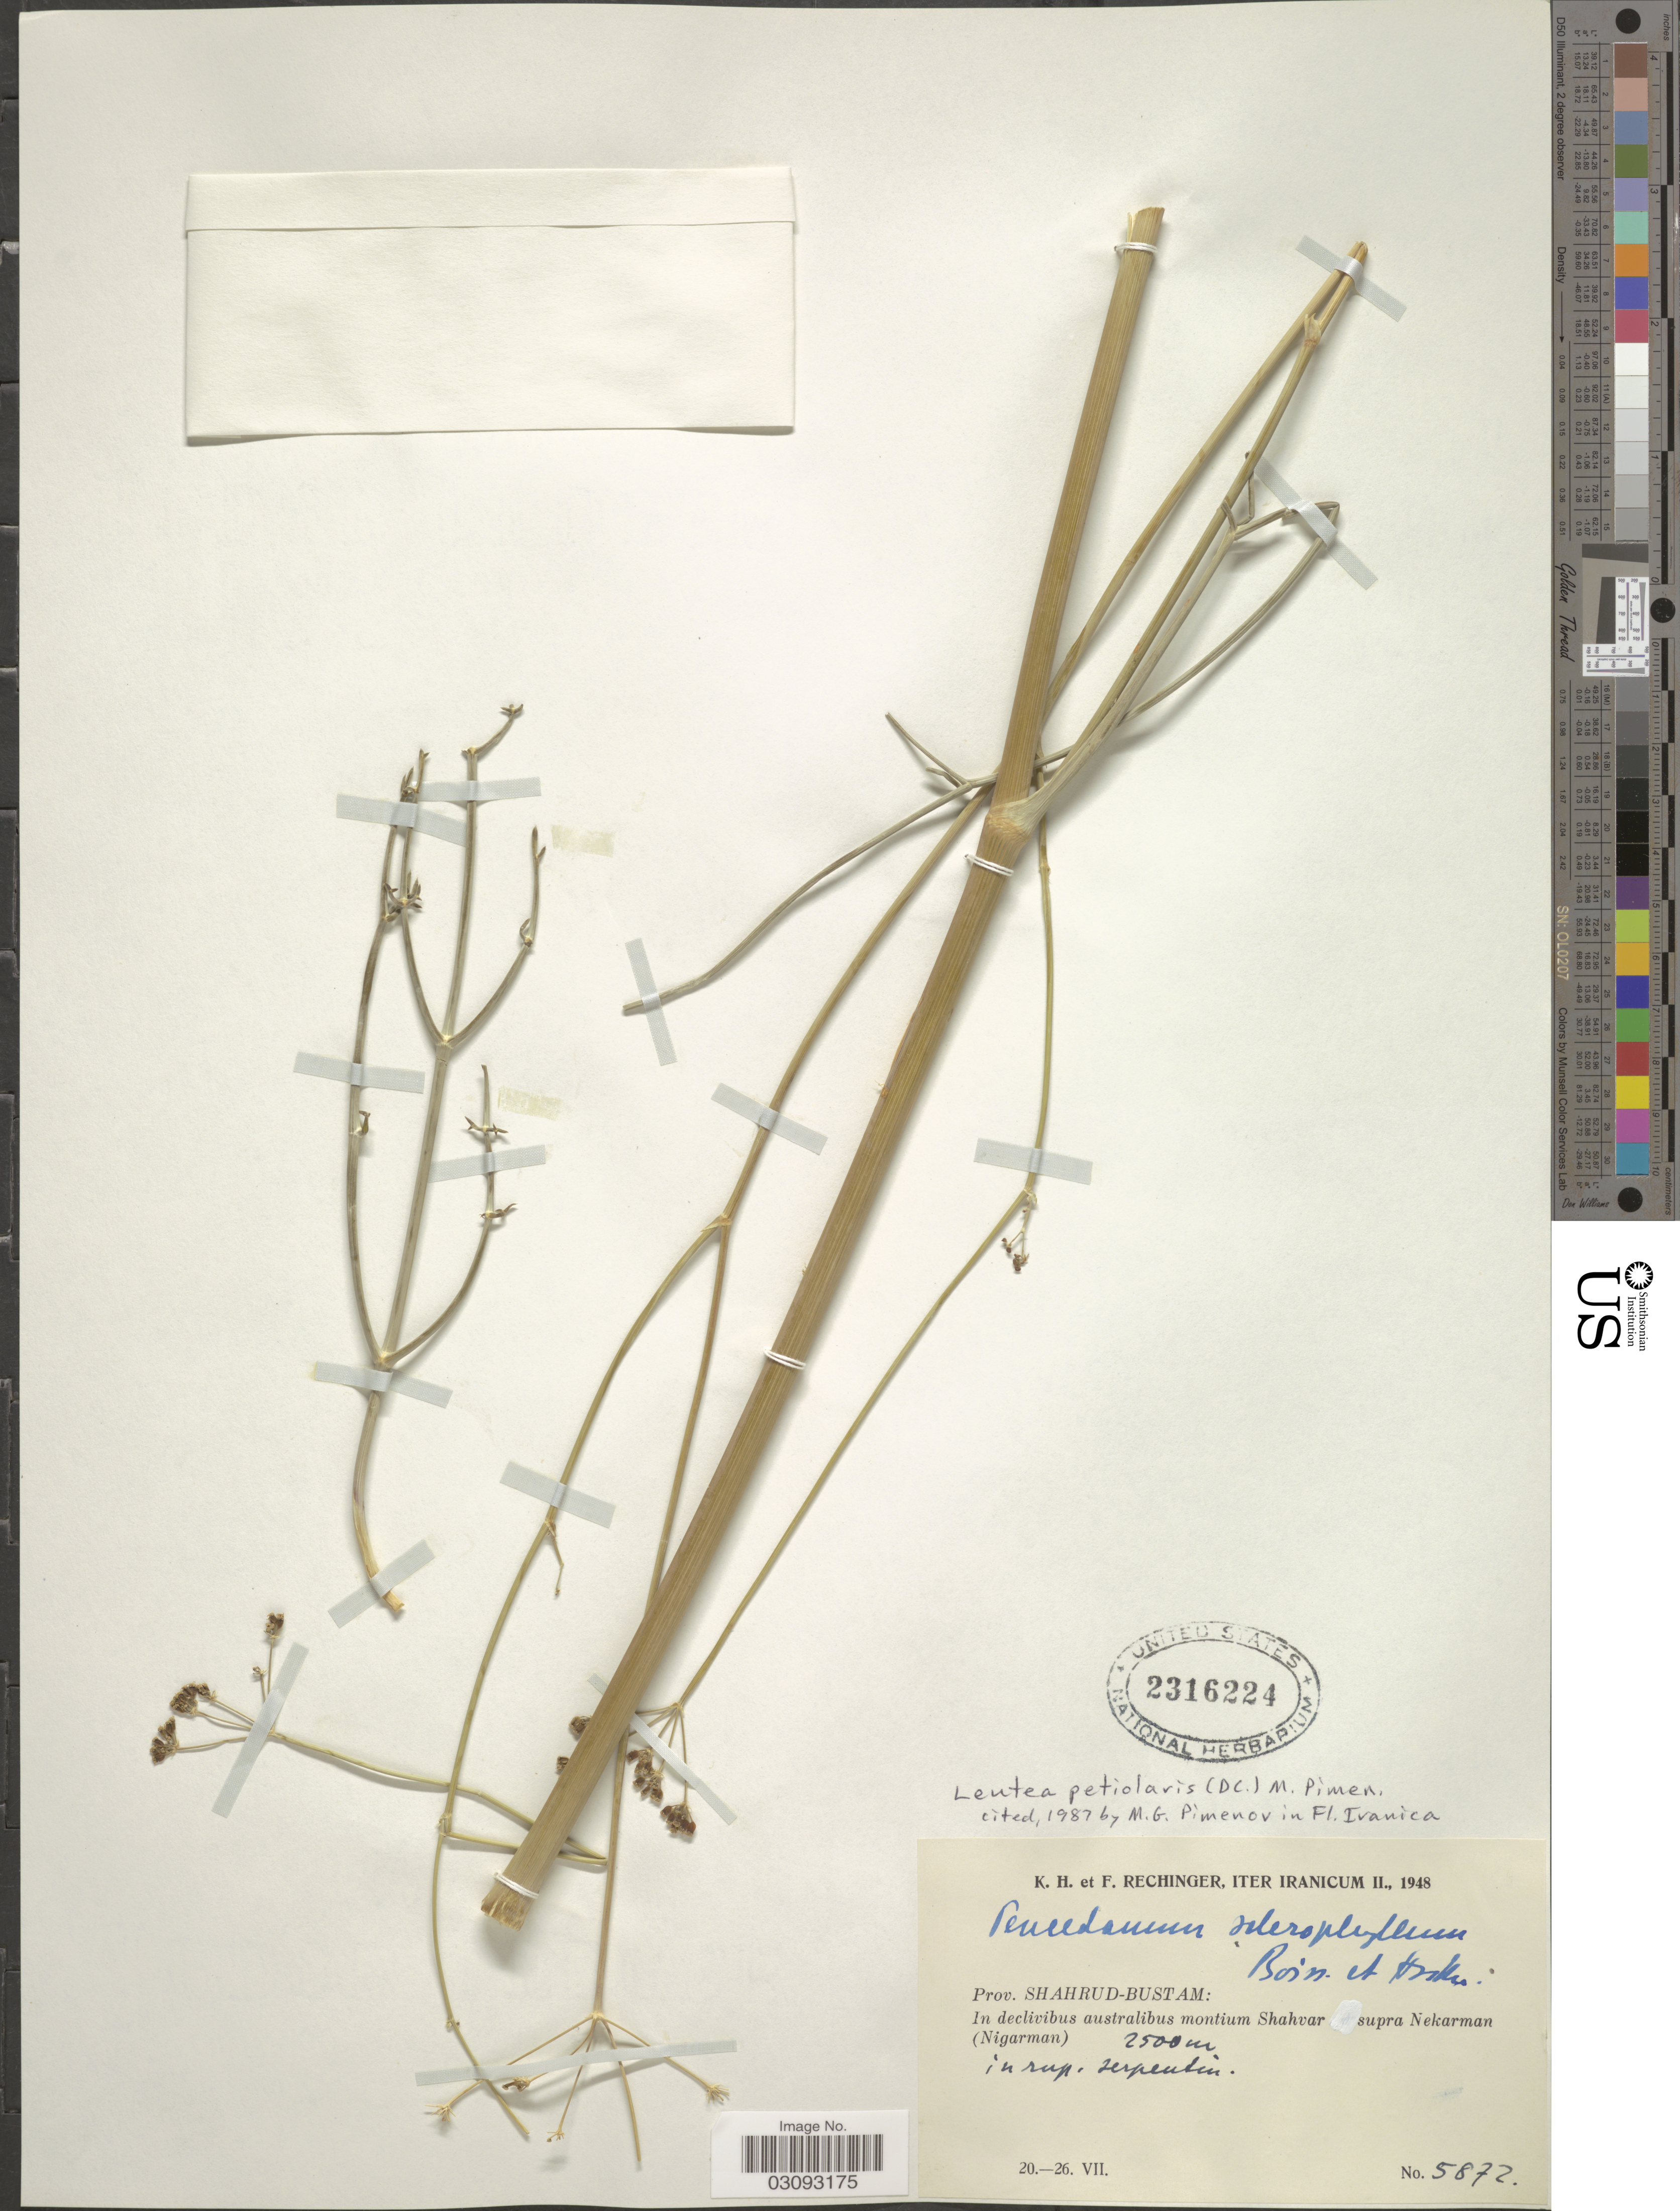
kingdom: Plantae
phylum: Tracheophyta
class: Magnoliopsida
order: Apiales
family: Apiaceae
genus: Leutea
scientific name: Leutea petiolaris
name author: (DC.) Pimenov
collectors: K. H. Rechinger & F. Rechinger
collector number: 5872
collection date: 1948-07-20/1948-07-26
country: Iran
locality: Prov. Shahrud-Bustam: In declivibus australibus montium Shahvar supra Nekarman (Nigarman).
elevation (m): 2500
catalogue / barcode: US 2316224